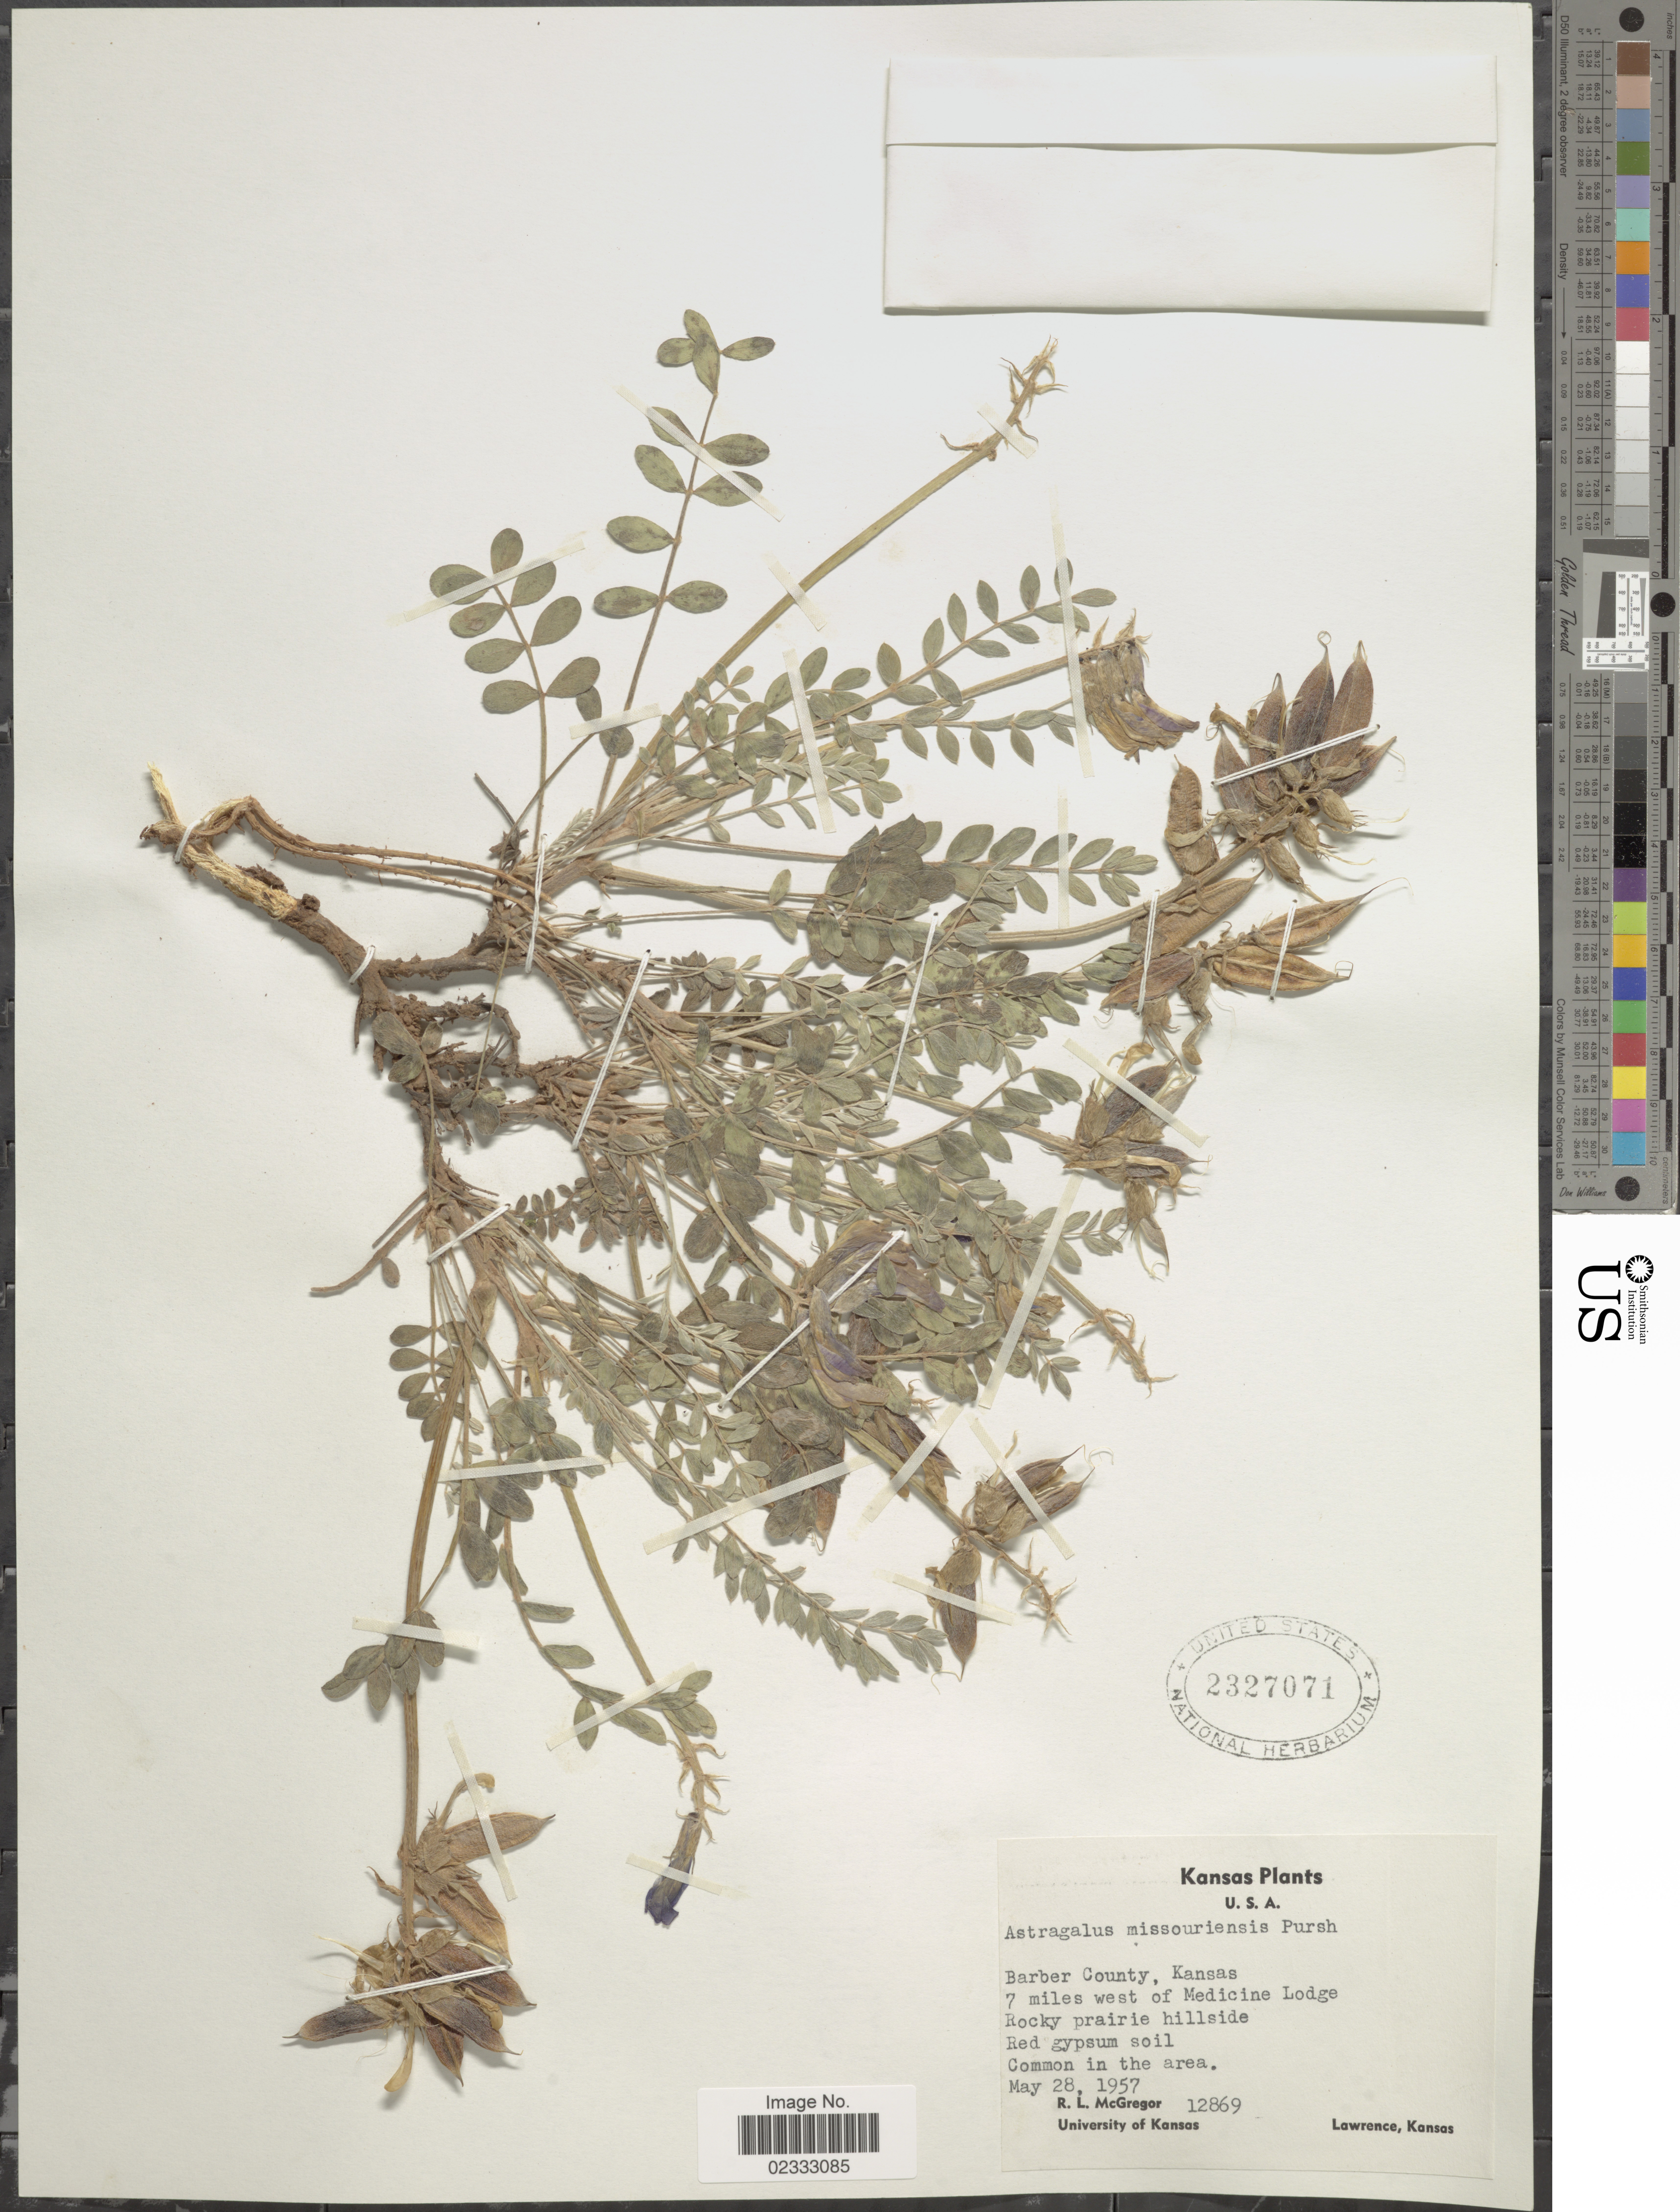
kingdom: Plantae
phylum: Tracheophyta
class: Magnoliopsida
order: Fabales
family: Fabaceae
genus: Astragalus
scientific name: Astragalus missouriensis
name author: Nutt.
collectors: R. McGregor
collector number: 12869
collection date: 1957-05-28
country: United States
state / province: Kansas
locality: Kansas, Barber County, Kansas. 7 miles west of Medicine Lodge, Rocky prairie hillside.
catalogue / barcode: US 2327071